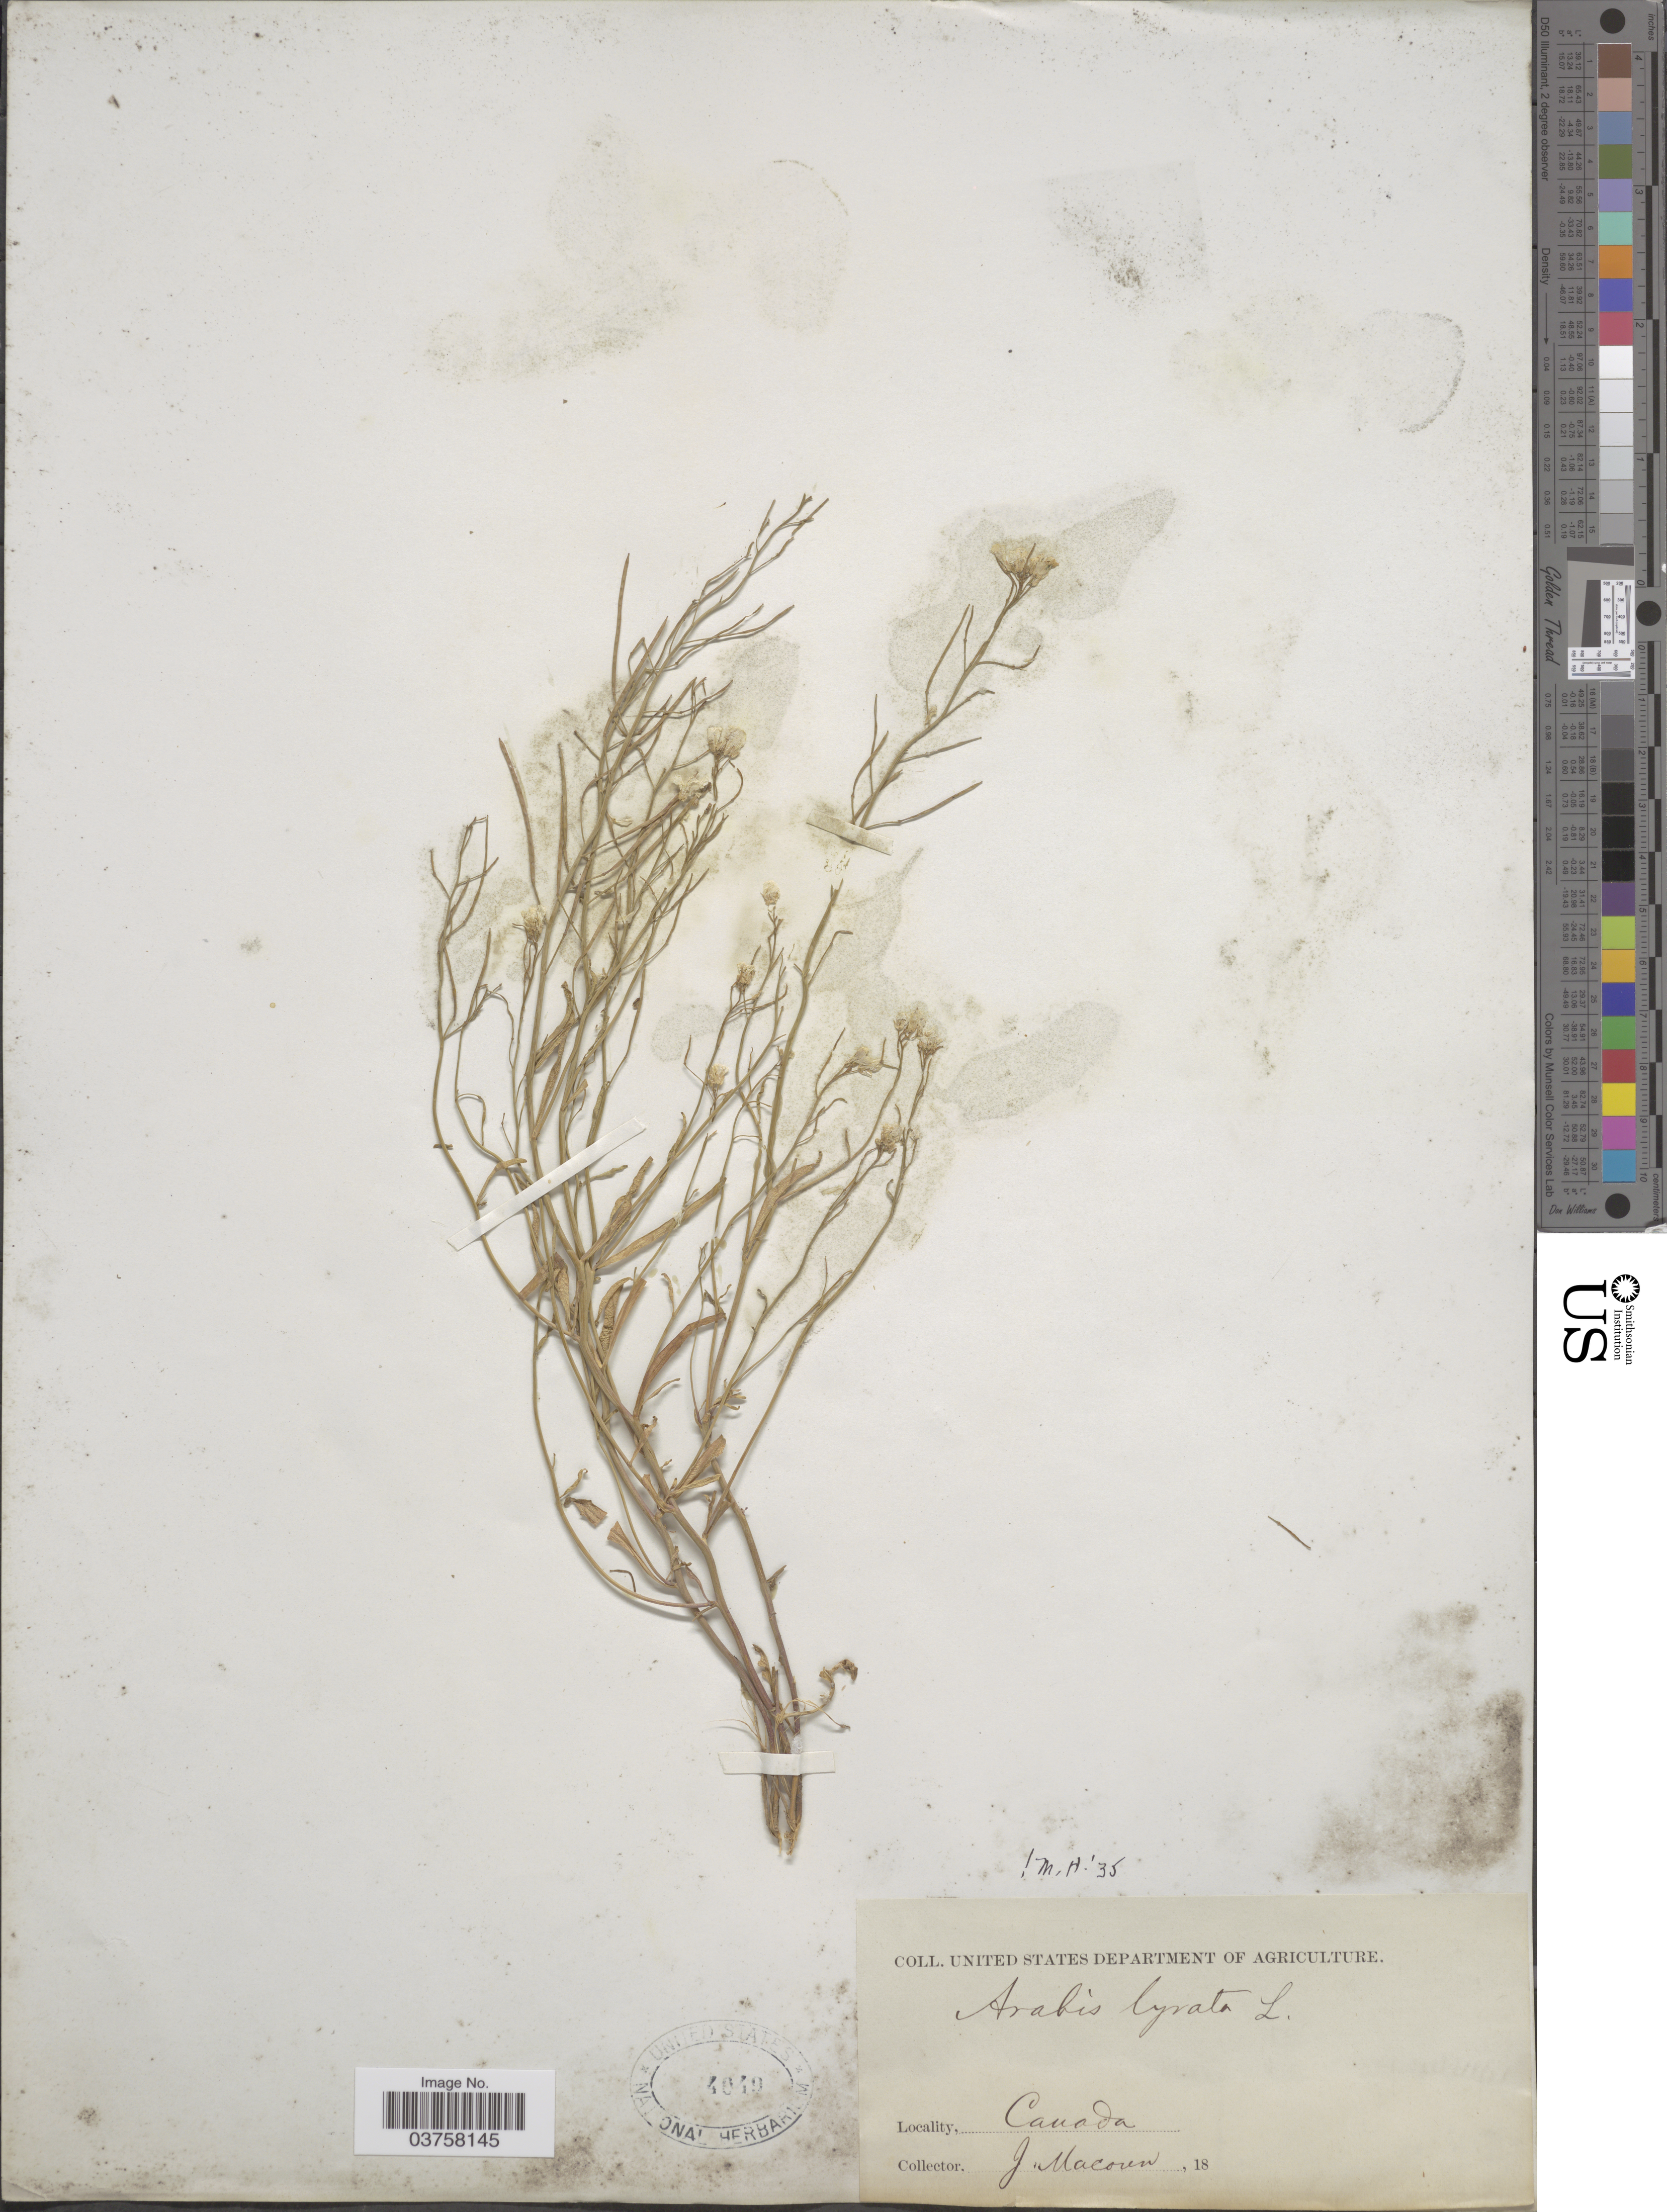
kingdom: Plantae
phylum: Tracheophyta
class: Magnoliopsida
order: Brassicales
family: Brassicaceae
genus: Arabis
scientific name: Arabis lyrata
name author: L.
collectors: J. Macoun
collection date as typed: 18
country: Canada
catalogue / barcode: US 4049